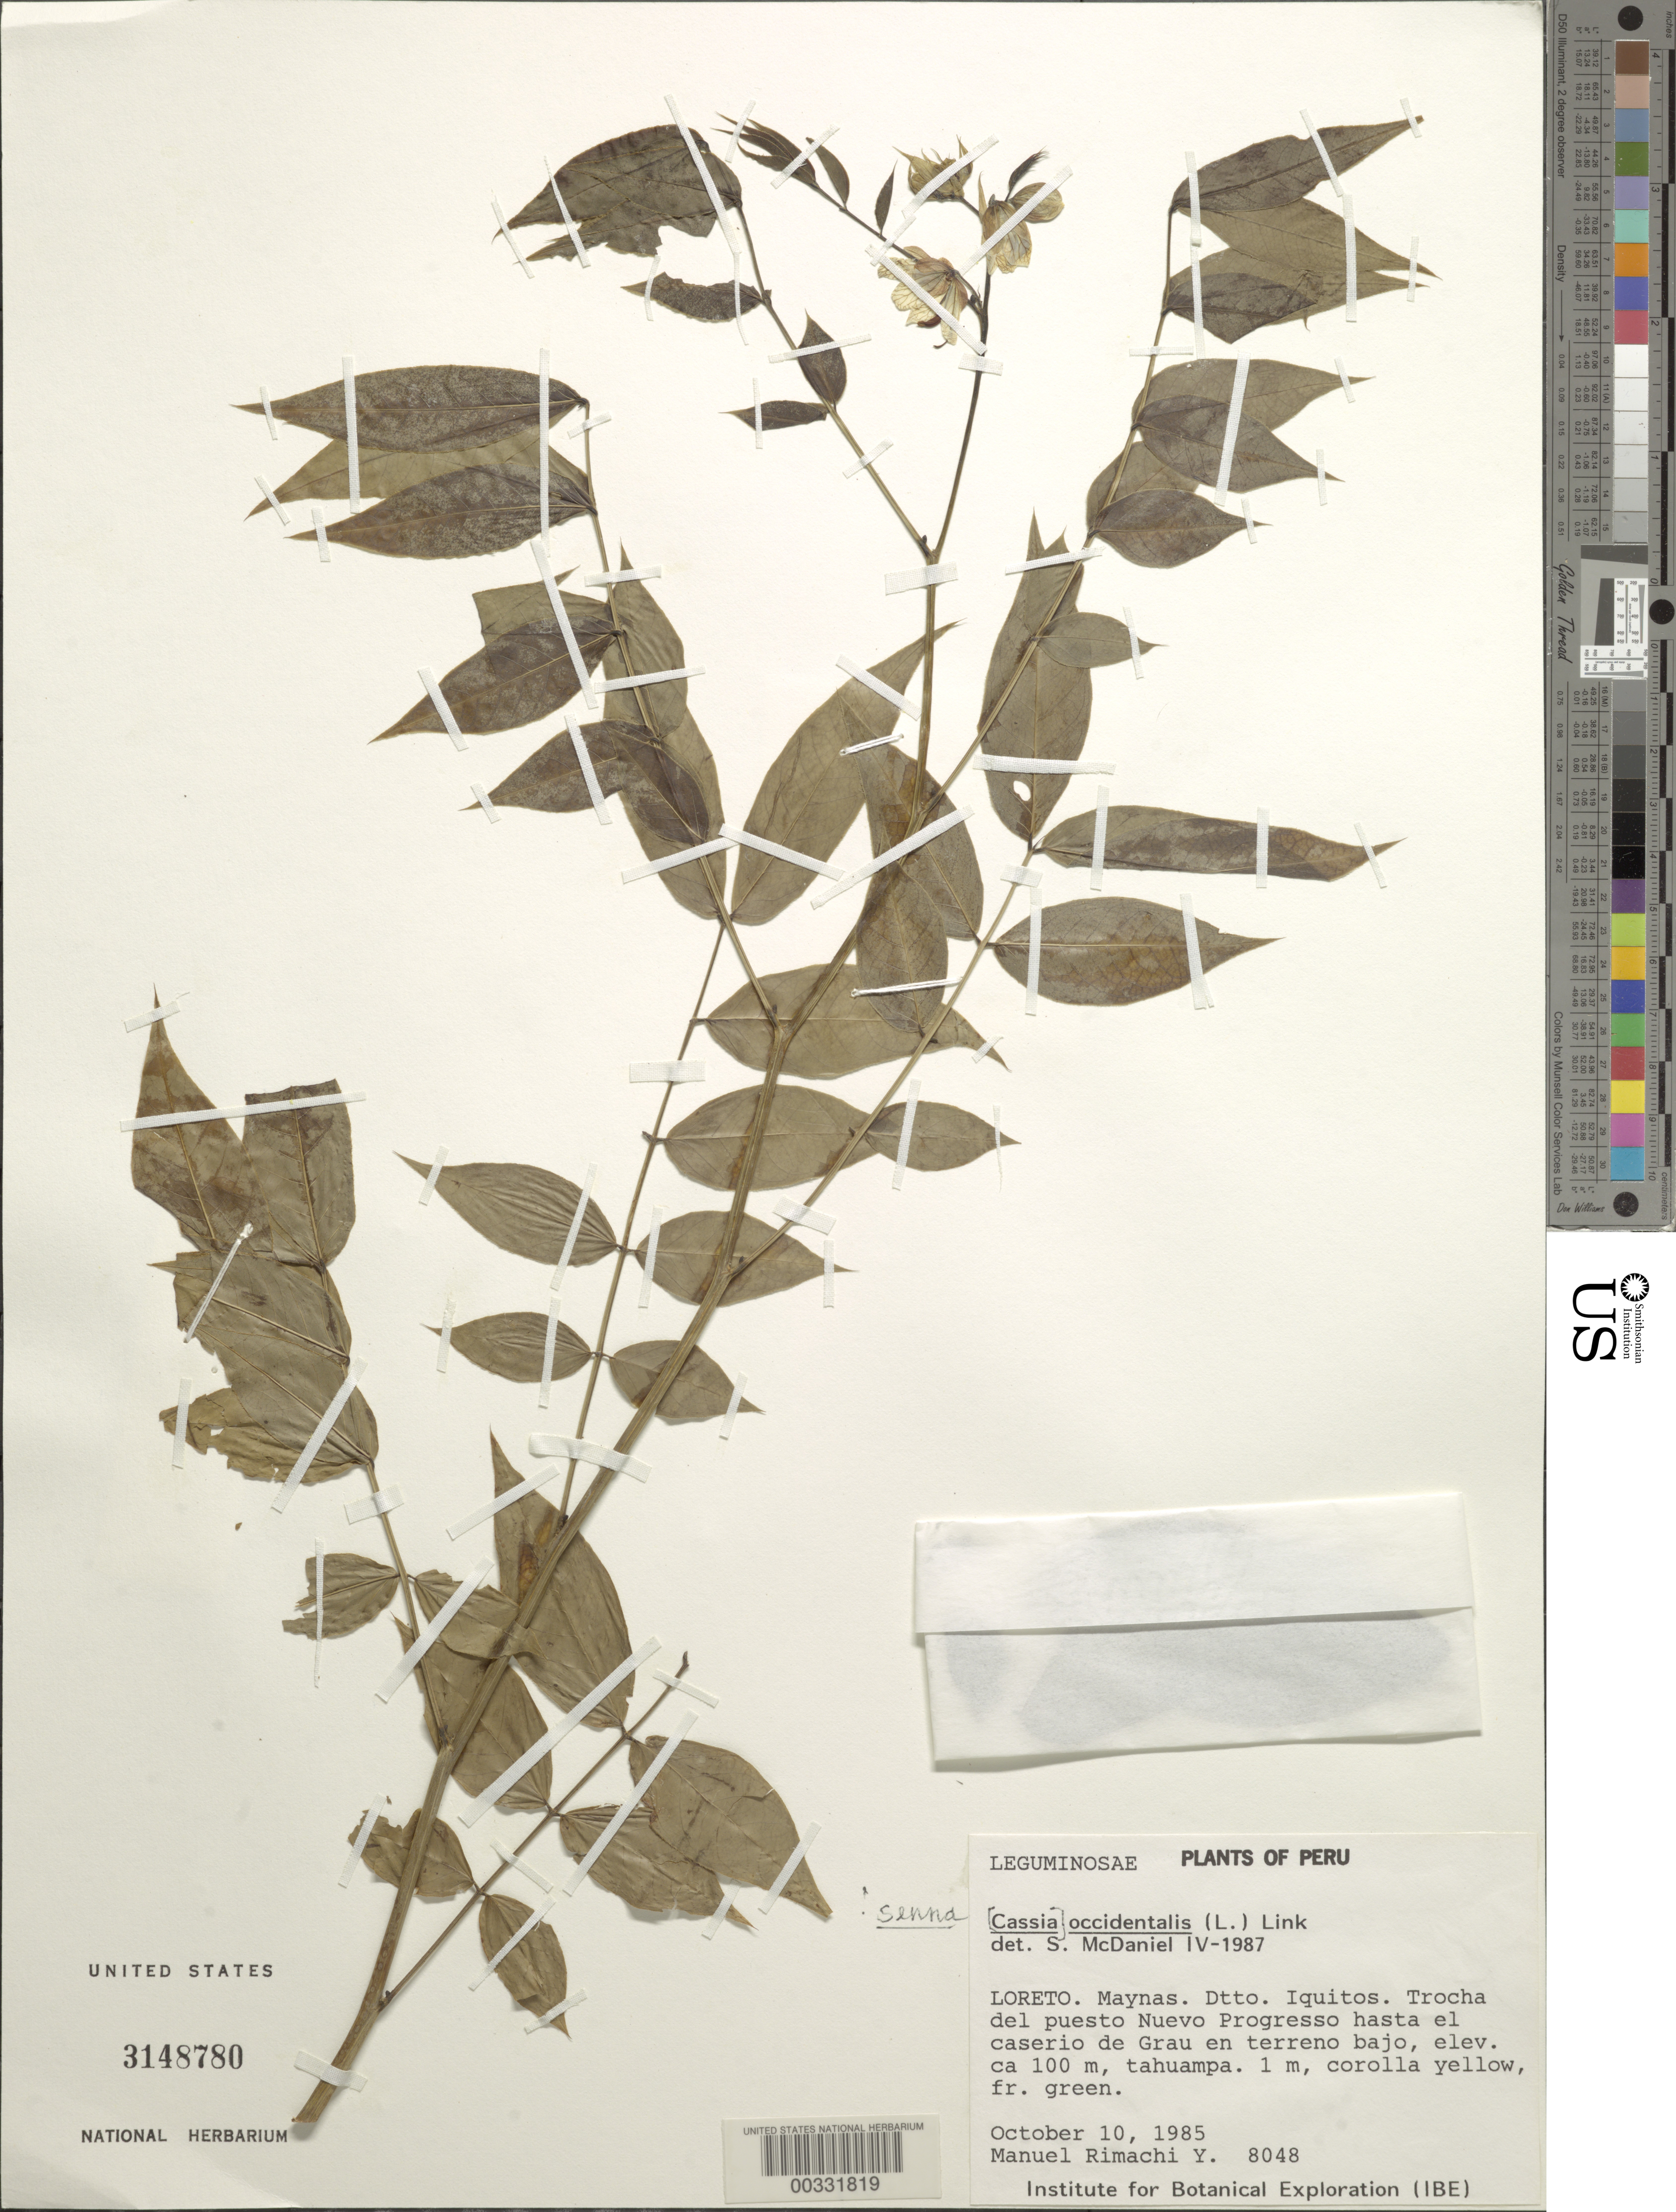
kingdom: Plantae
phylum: Tracheophyta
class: Magnoliopsida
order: Fabales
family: Fabaceae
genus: Senna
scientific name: Senna occidentalis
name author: (L.) Link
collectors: M. Rimachi Y.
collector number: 8048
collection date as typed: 10 Oct 1985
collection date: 1985-10-10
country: Peru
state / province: Loreto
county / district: Maynas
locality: Iquitos dtto.; trocha del puesto nuevo progresso hasta el caserio de grau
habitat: Terreno bajo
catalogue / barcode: US 3148780